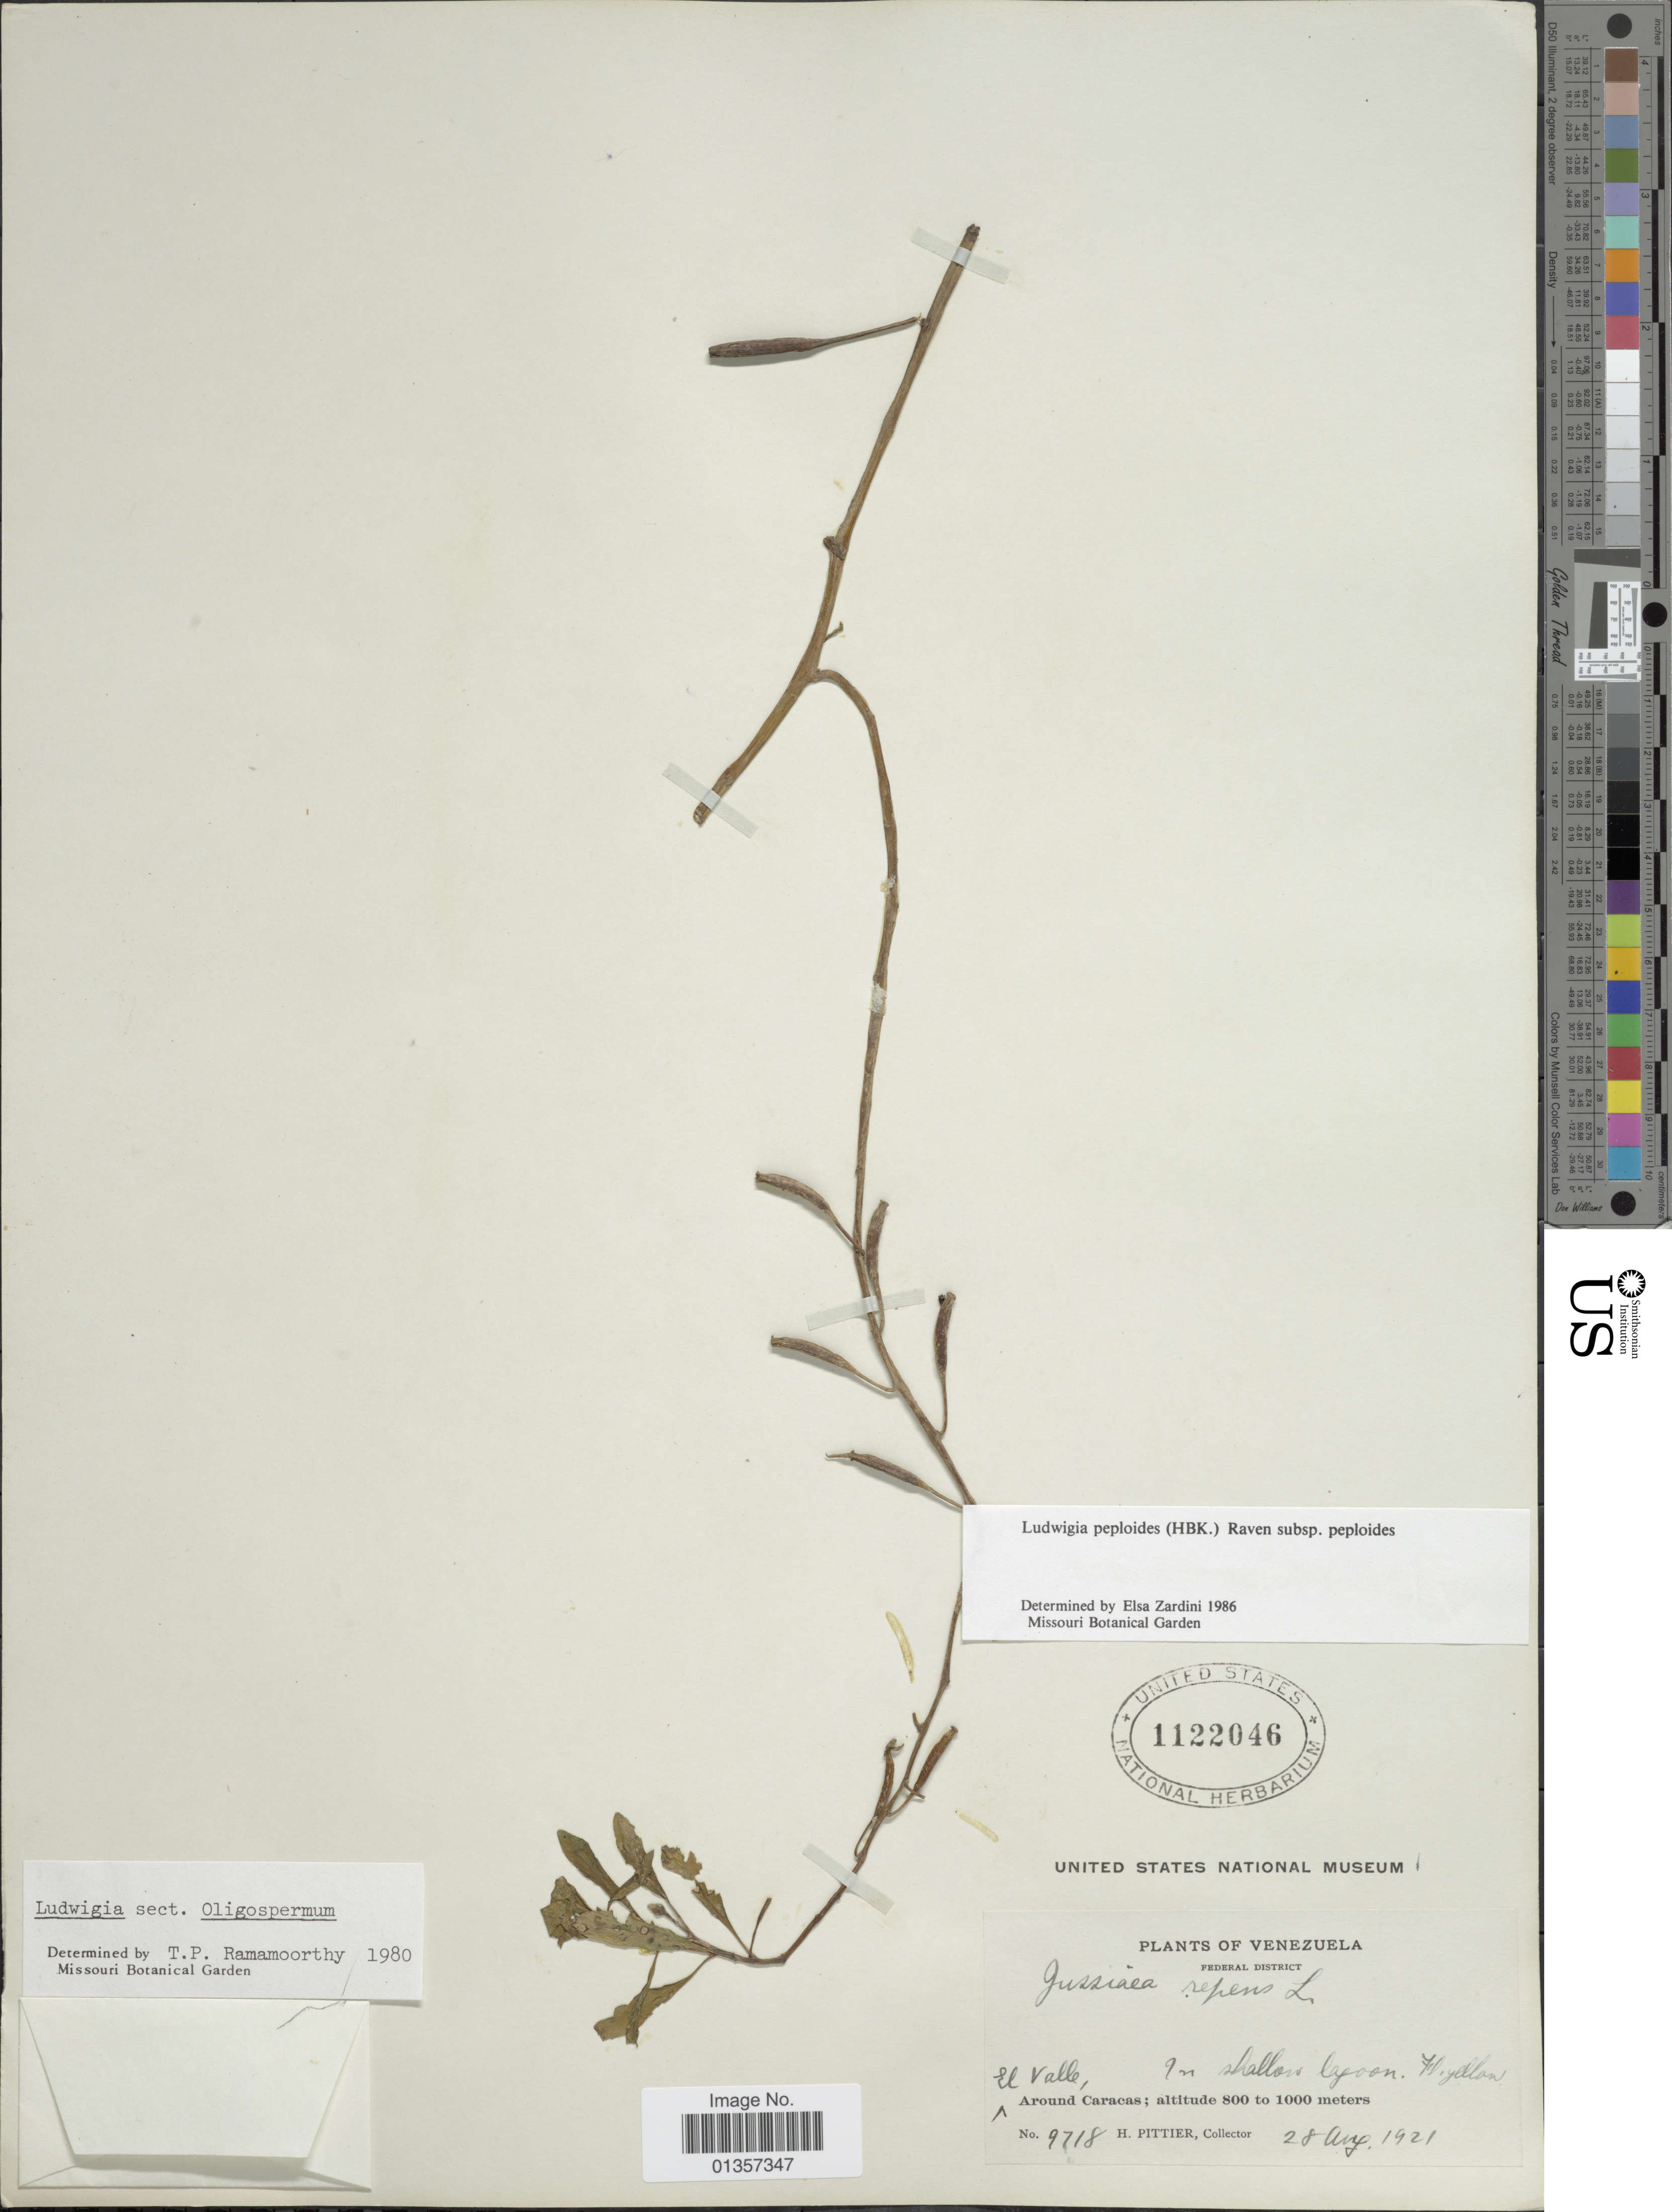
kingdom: Plantae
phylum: Tracheophyta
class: Magnoliopsida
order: Myrtales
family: Onagraceae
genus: Ludwigia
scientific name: Ludwigia peploides subsp. peploides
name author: (Kunth) P.H. Raven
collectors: H. F. Pittier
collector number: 9718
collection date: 1921-08-28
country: Venezuela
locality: Federal District, Around Caracas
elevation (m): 800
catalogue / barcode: US 1122046